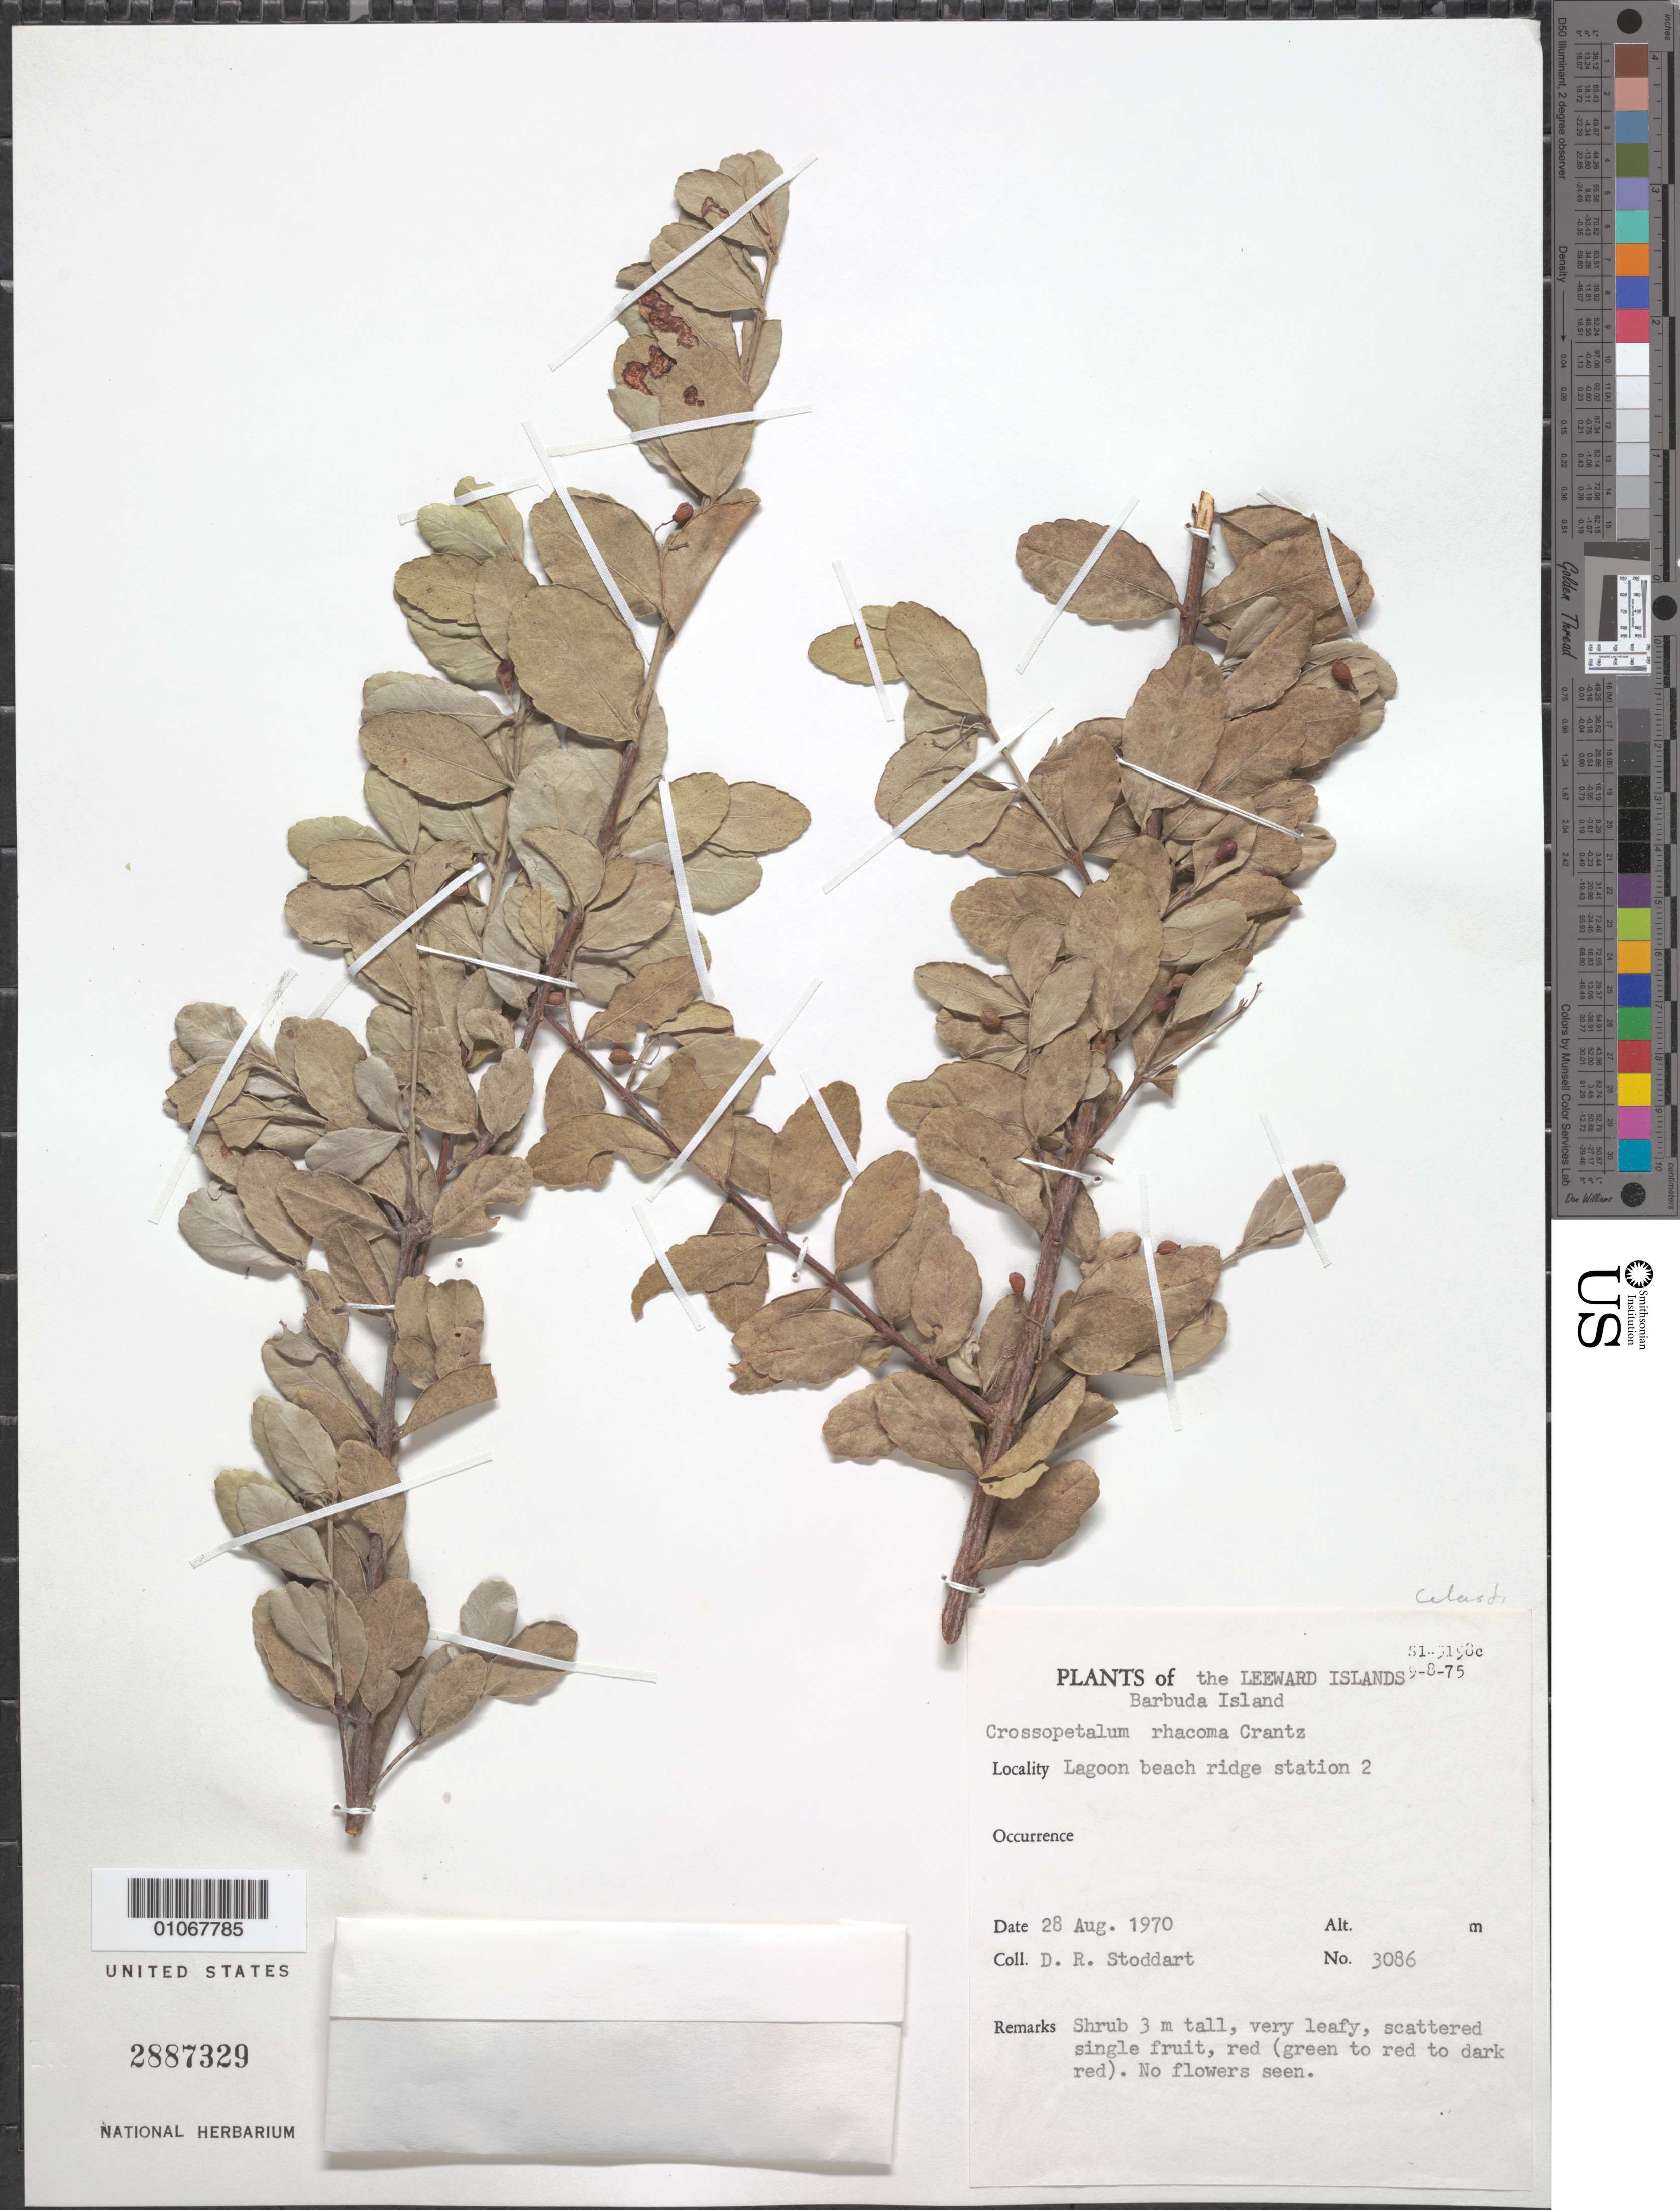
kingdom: Plantae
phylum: Tracheophyta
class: Magnoliopsida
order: Celastrales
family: Celastraceae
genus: Crossopetalum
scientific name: Crossopetalum rhacoma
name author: Crantz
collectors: D. R. Stoddart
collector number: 3086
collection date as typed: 28 Aug 1970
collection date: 1970-08-28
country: Antigua and Barbuda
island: Barbuda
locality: lagoon beach ridge station 2.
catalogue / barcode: US 2887329